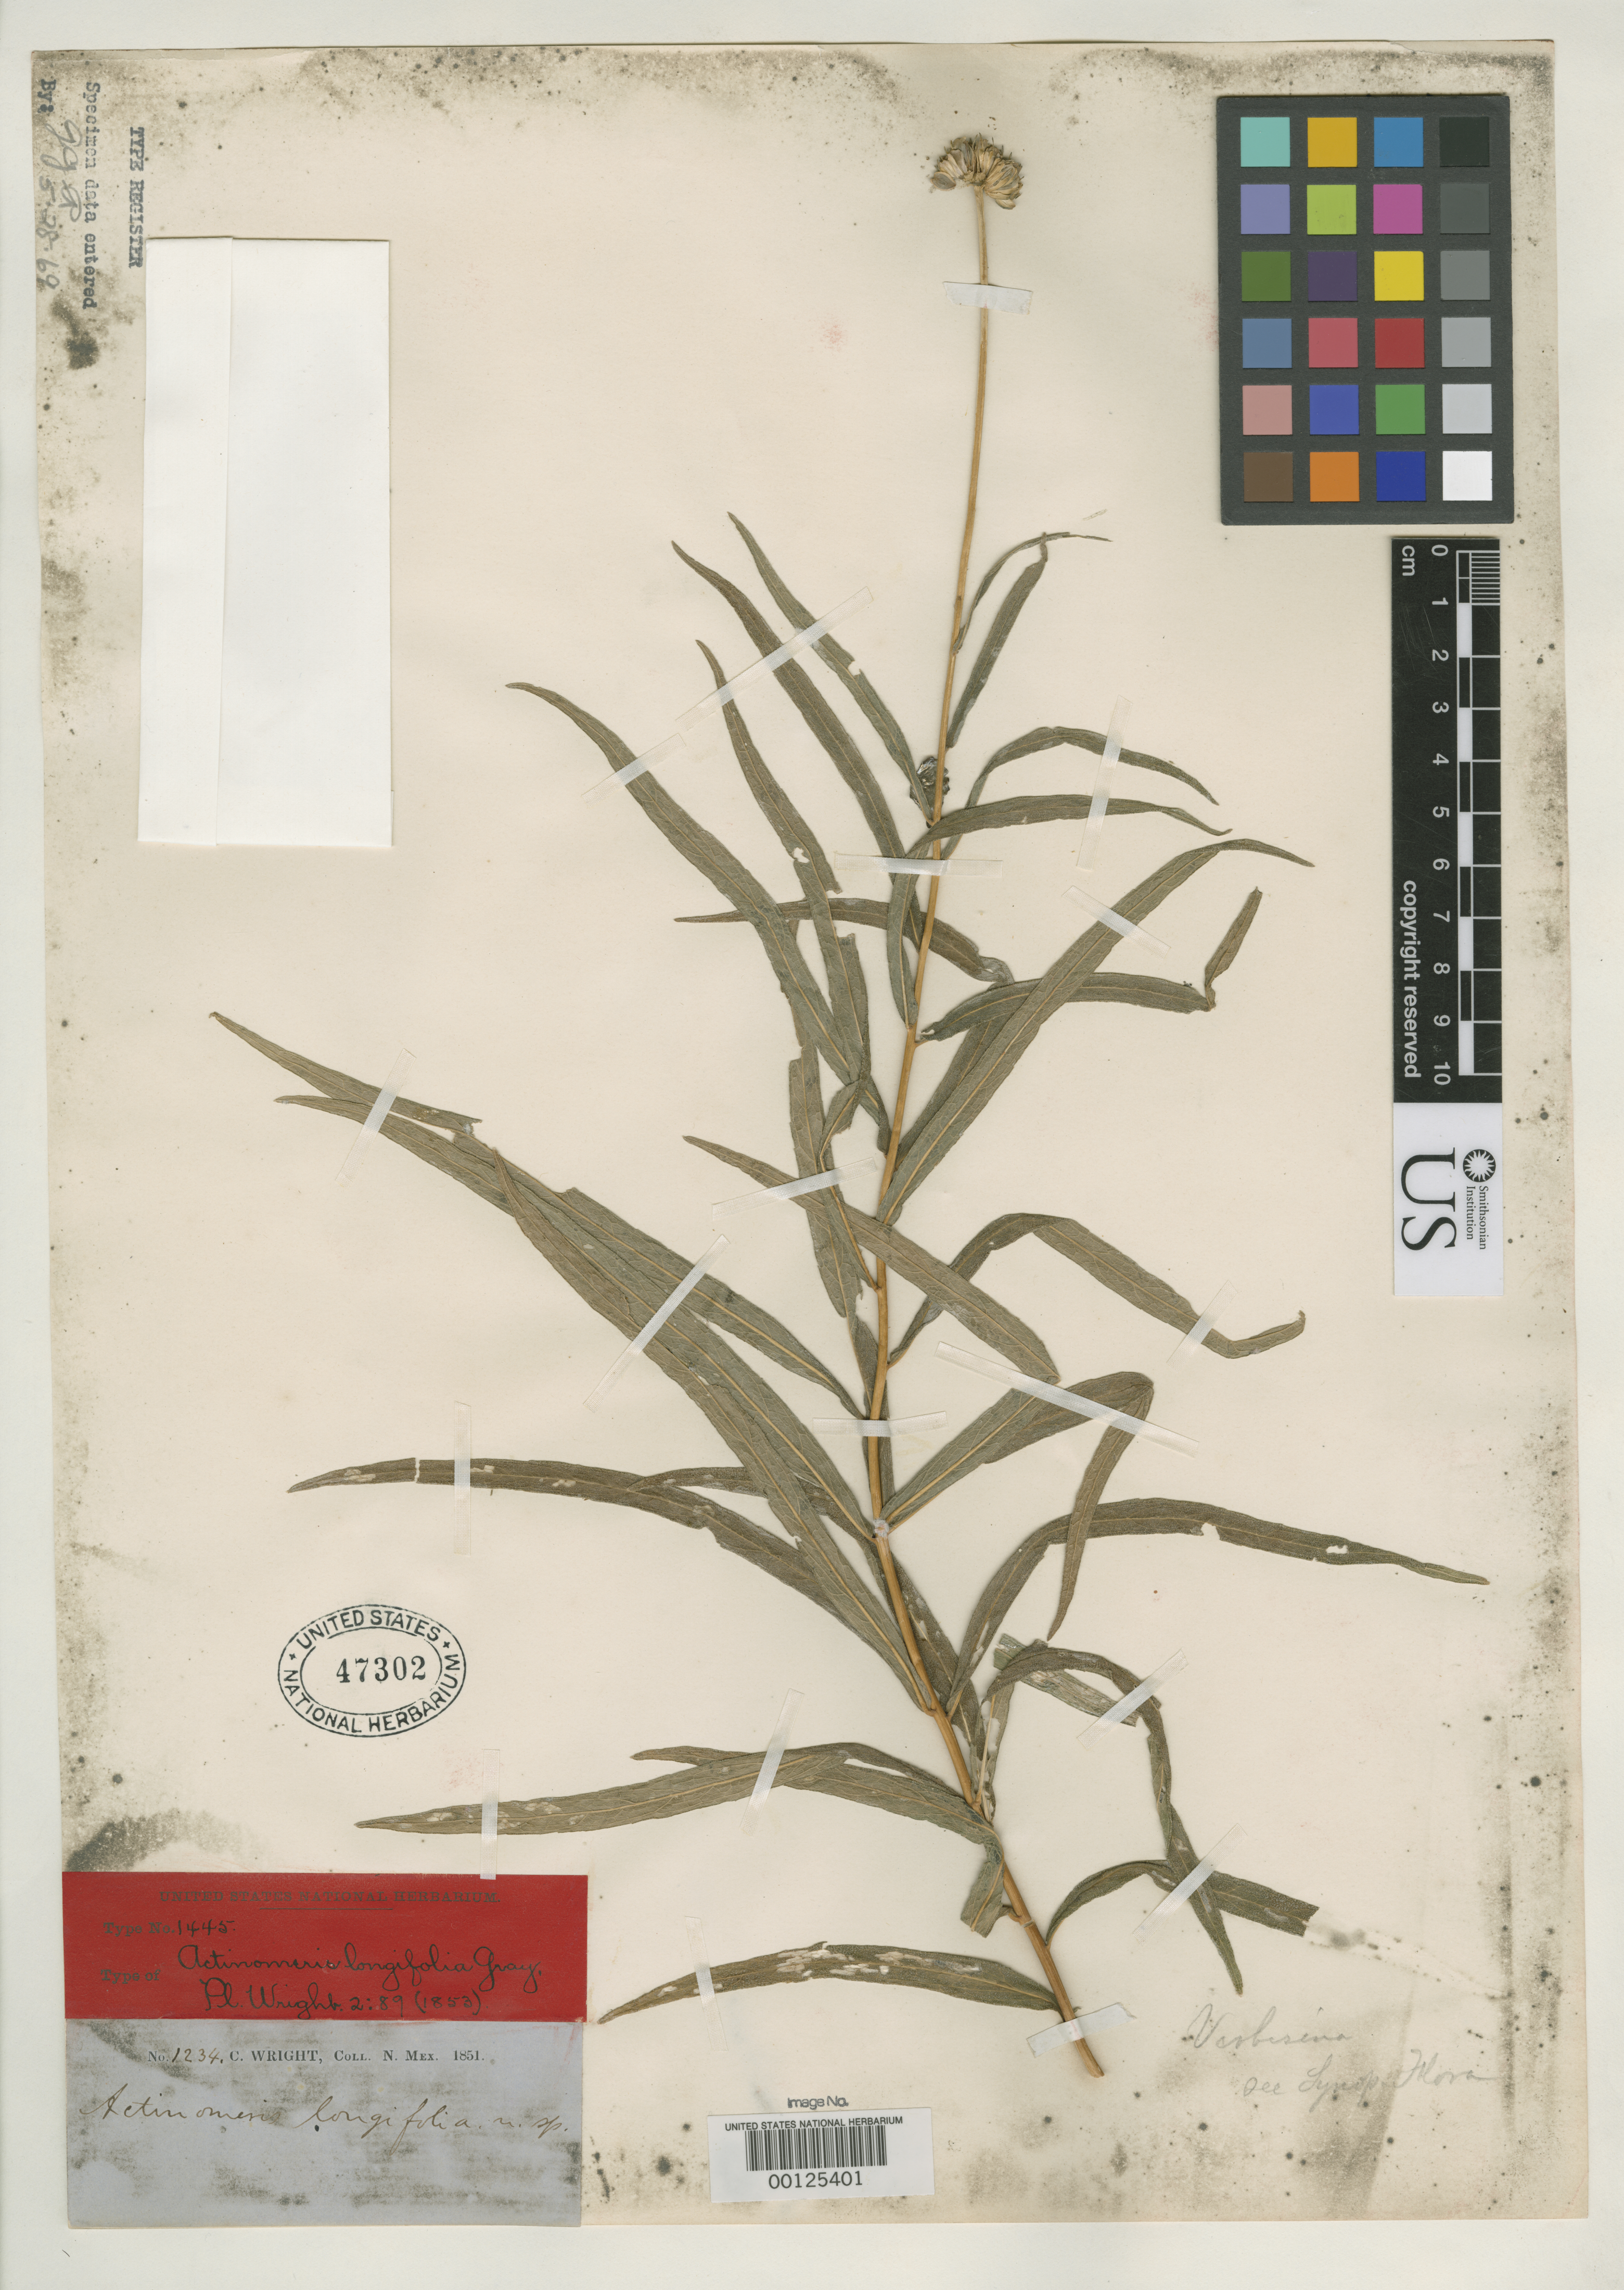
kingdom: Plantae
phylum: Tracheophyta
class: Magnoliopsida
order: Asterales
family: Asteraceae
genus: Actinomeris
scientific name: Actinomeris longifolia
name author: A. Gray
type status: Type Collection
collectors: C. Wright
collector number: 1234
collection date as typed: Sep 1851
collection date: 1851-09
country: Mexico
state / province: Sonora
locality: Santa Cruz.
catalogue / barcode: US 47302